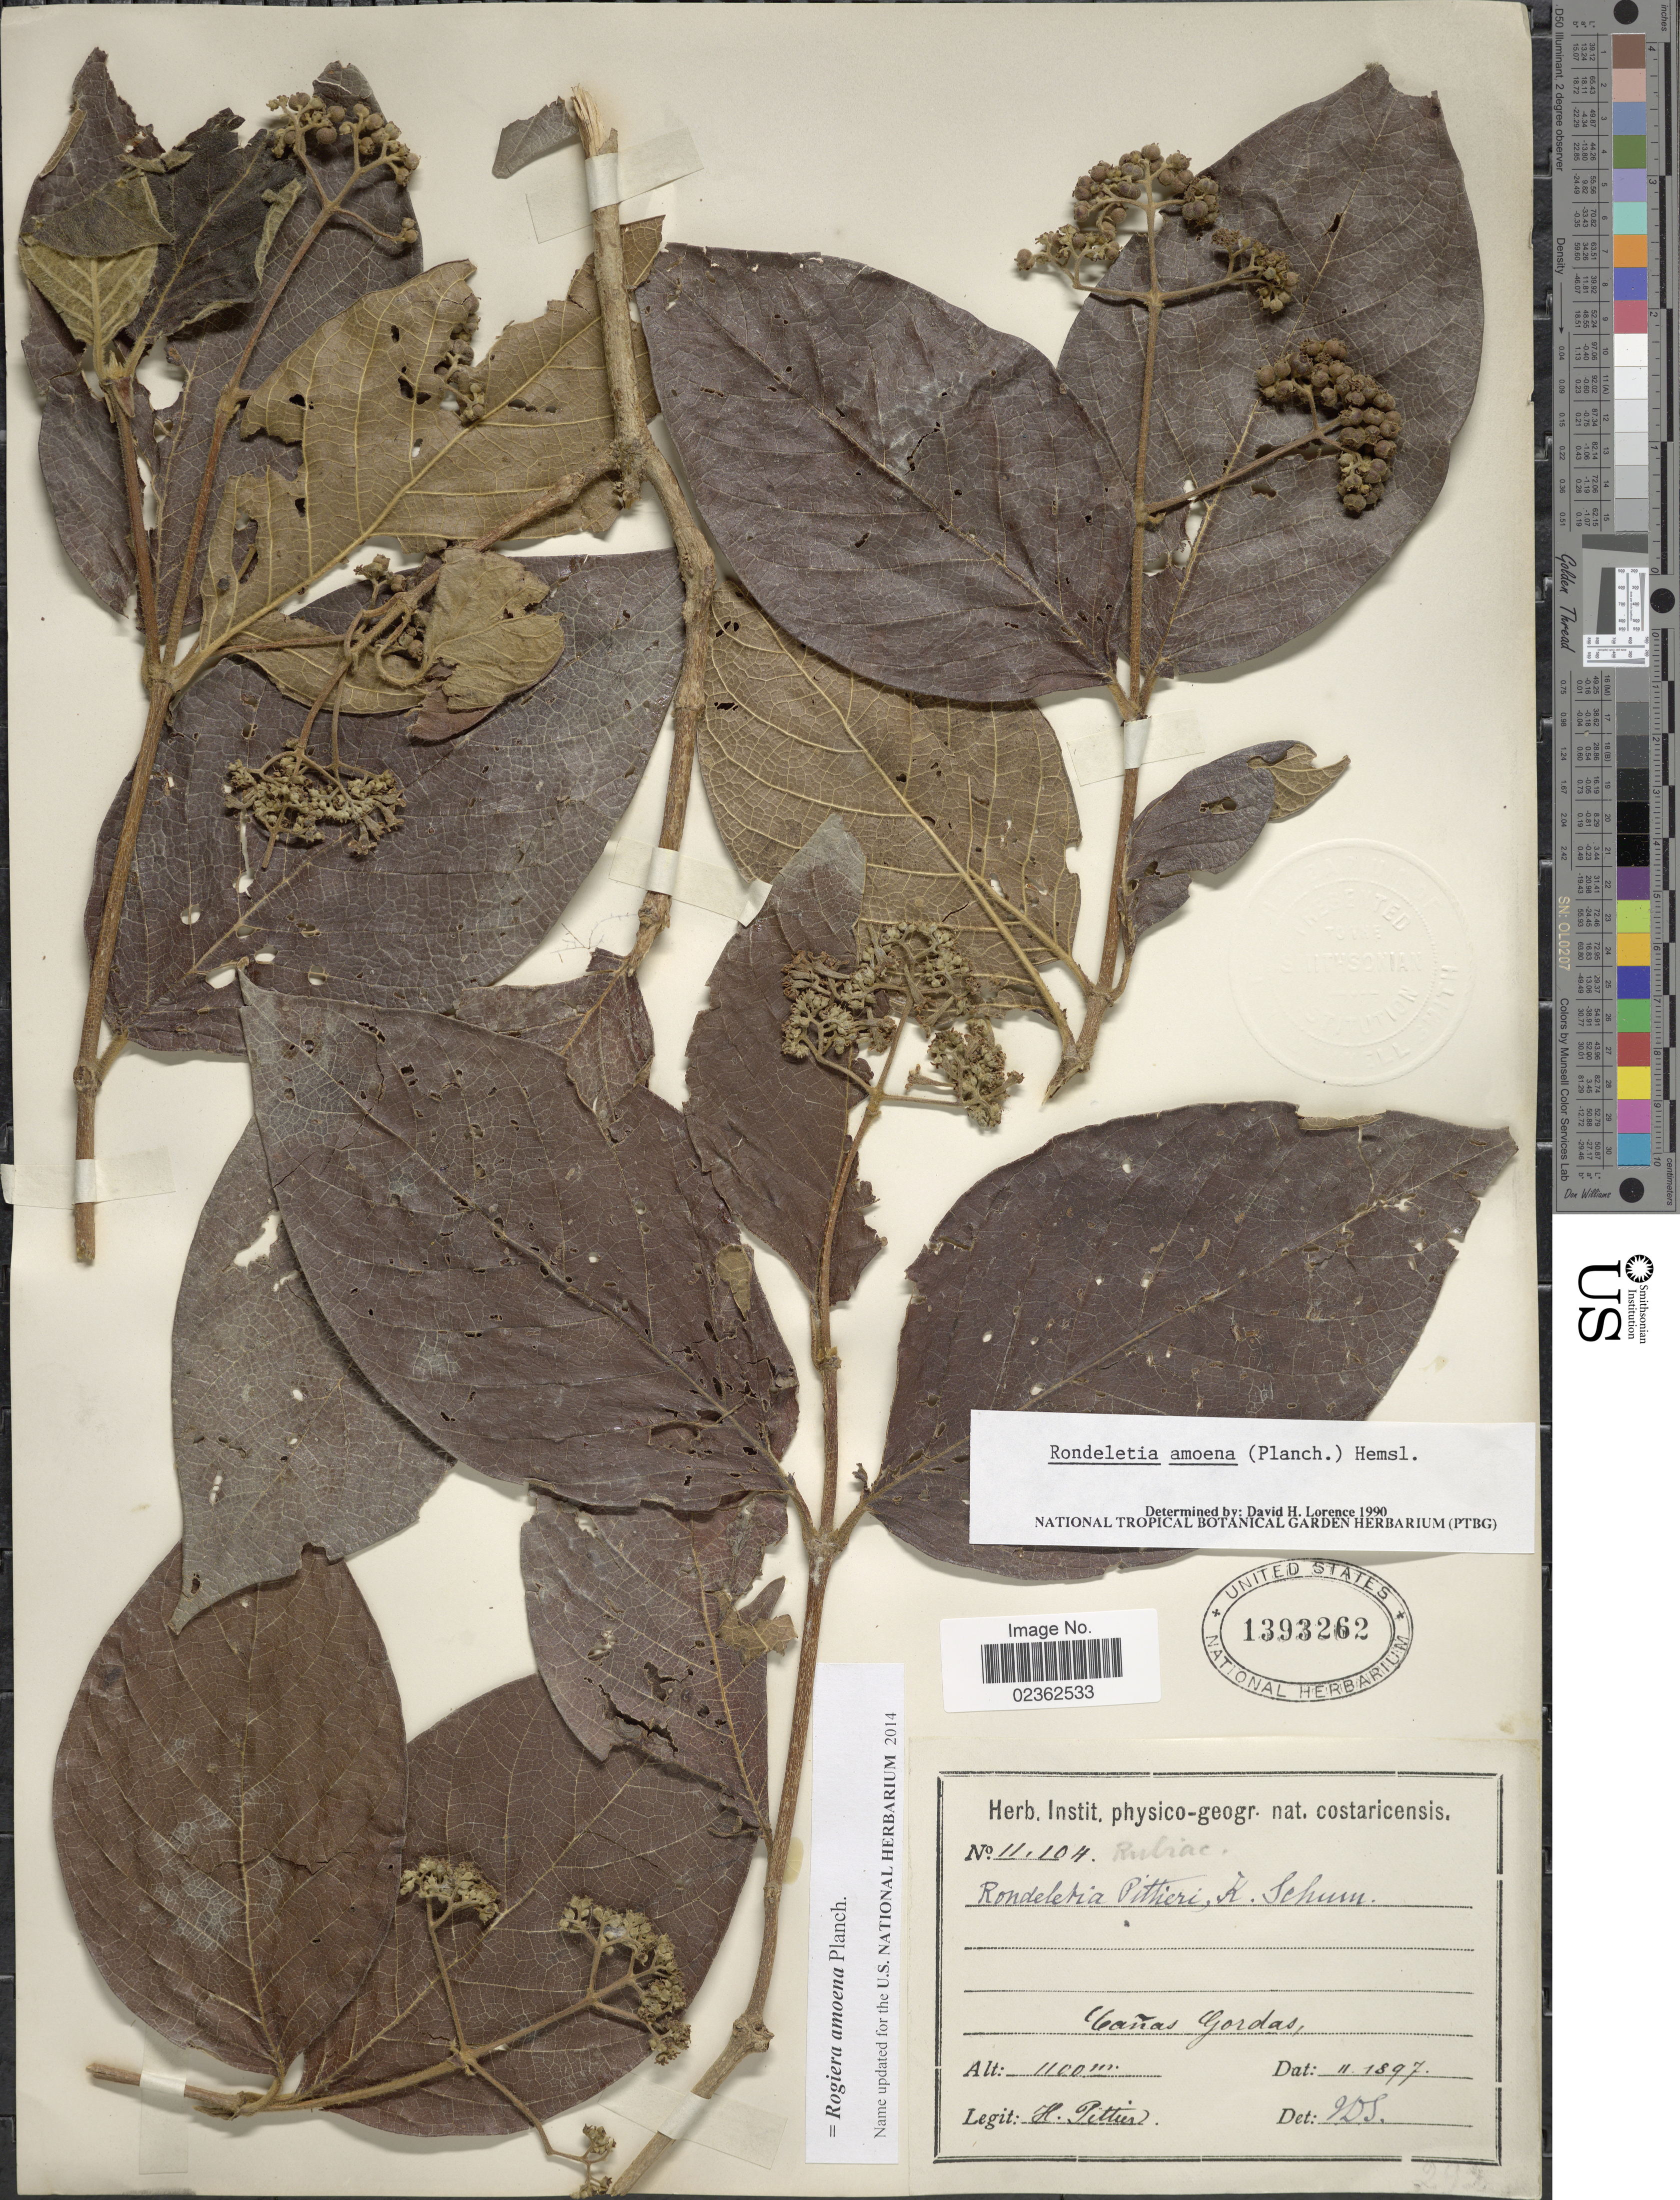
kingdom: Plantae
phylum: Tracheophyta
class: Magnoliopsida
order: Gentianales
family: Rubiaceae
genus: Rogiera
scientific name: Rogiera amoena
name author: Planch.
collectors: H. F. Pittier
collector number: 11104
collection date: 1897-02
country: Costa Rica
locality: Canas Gordas.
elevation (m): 1100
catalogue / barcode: US 1393262